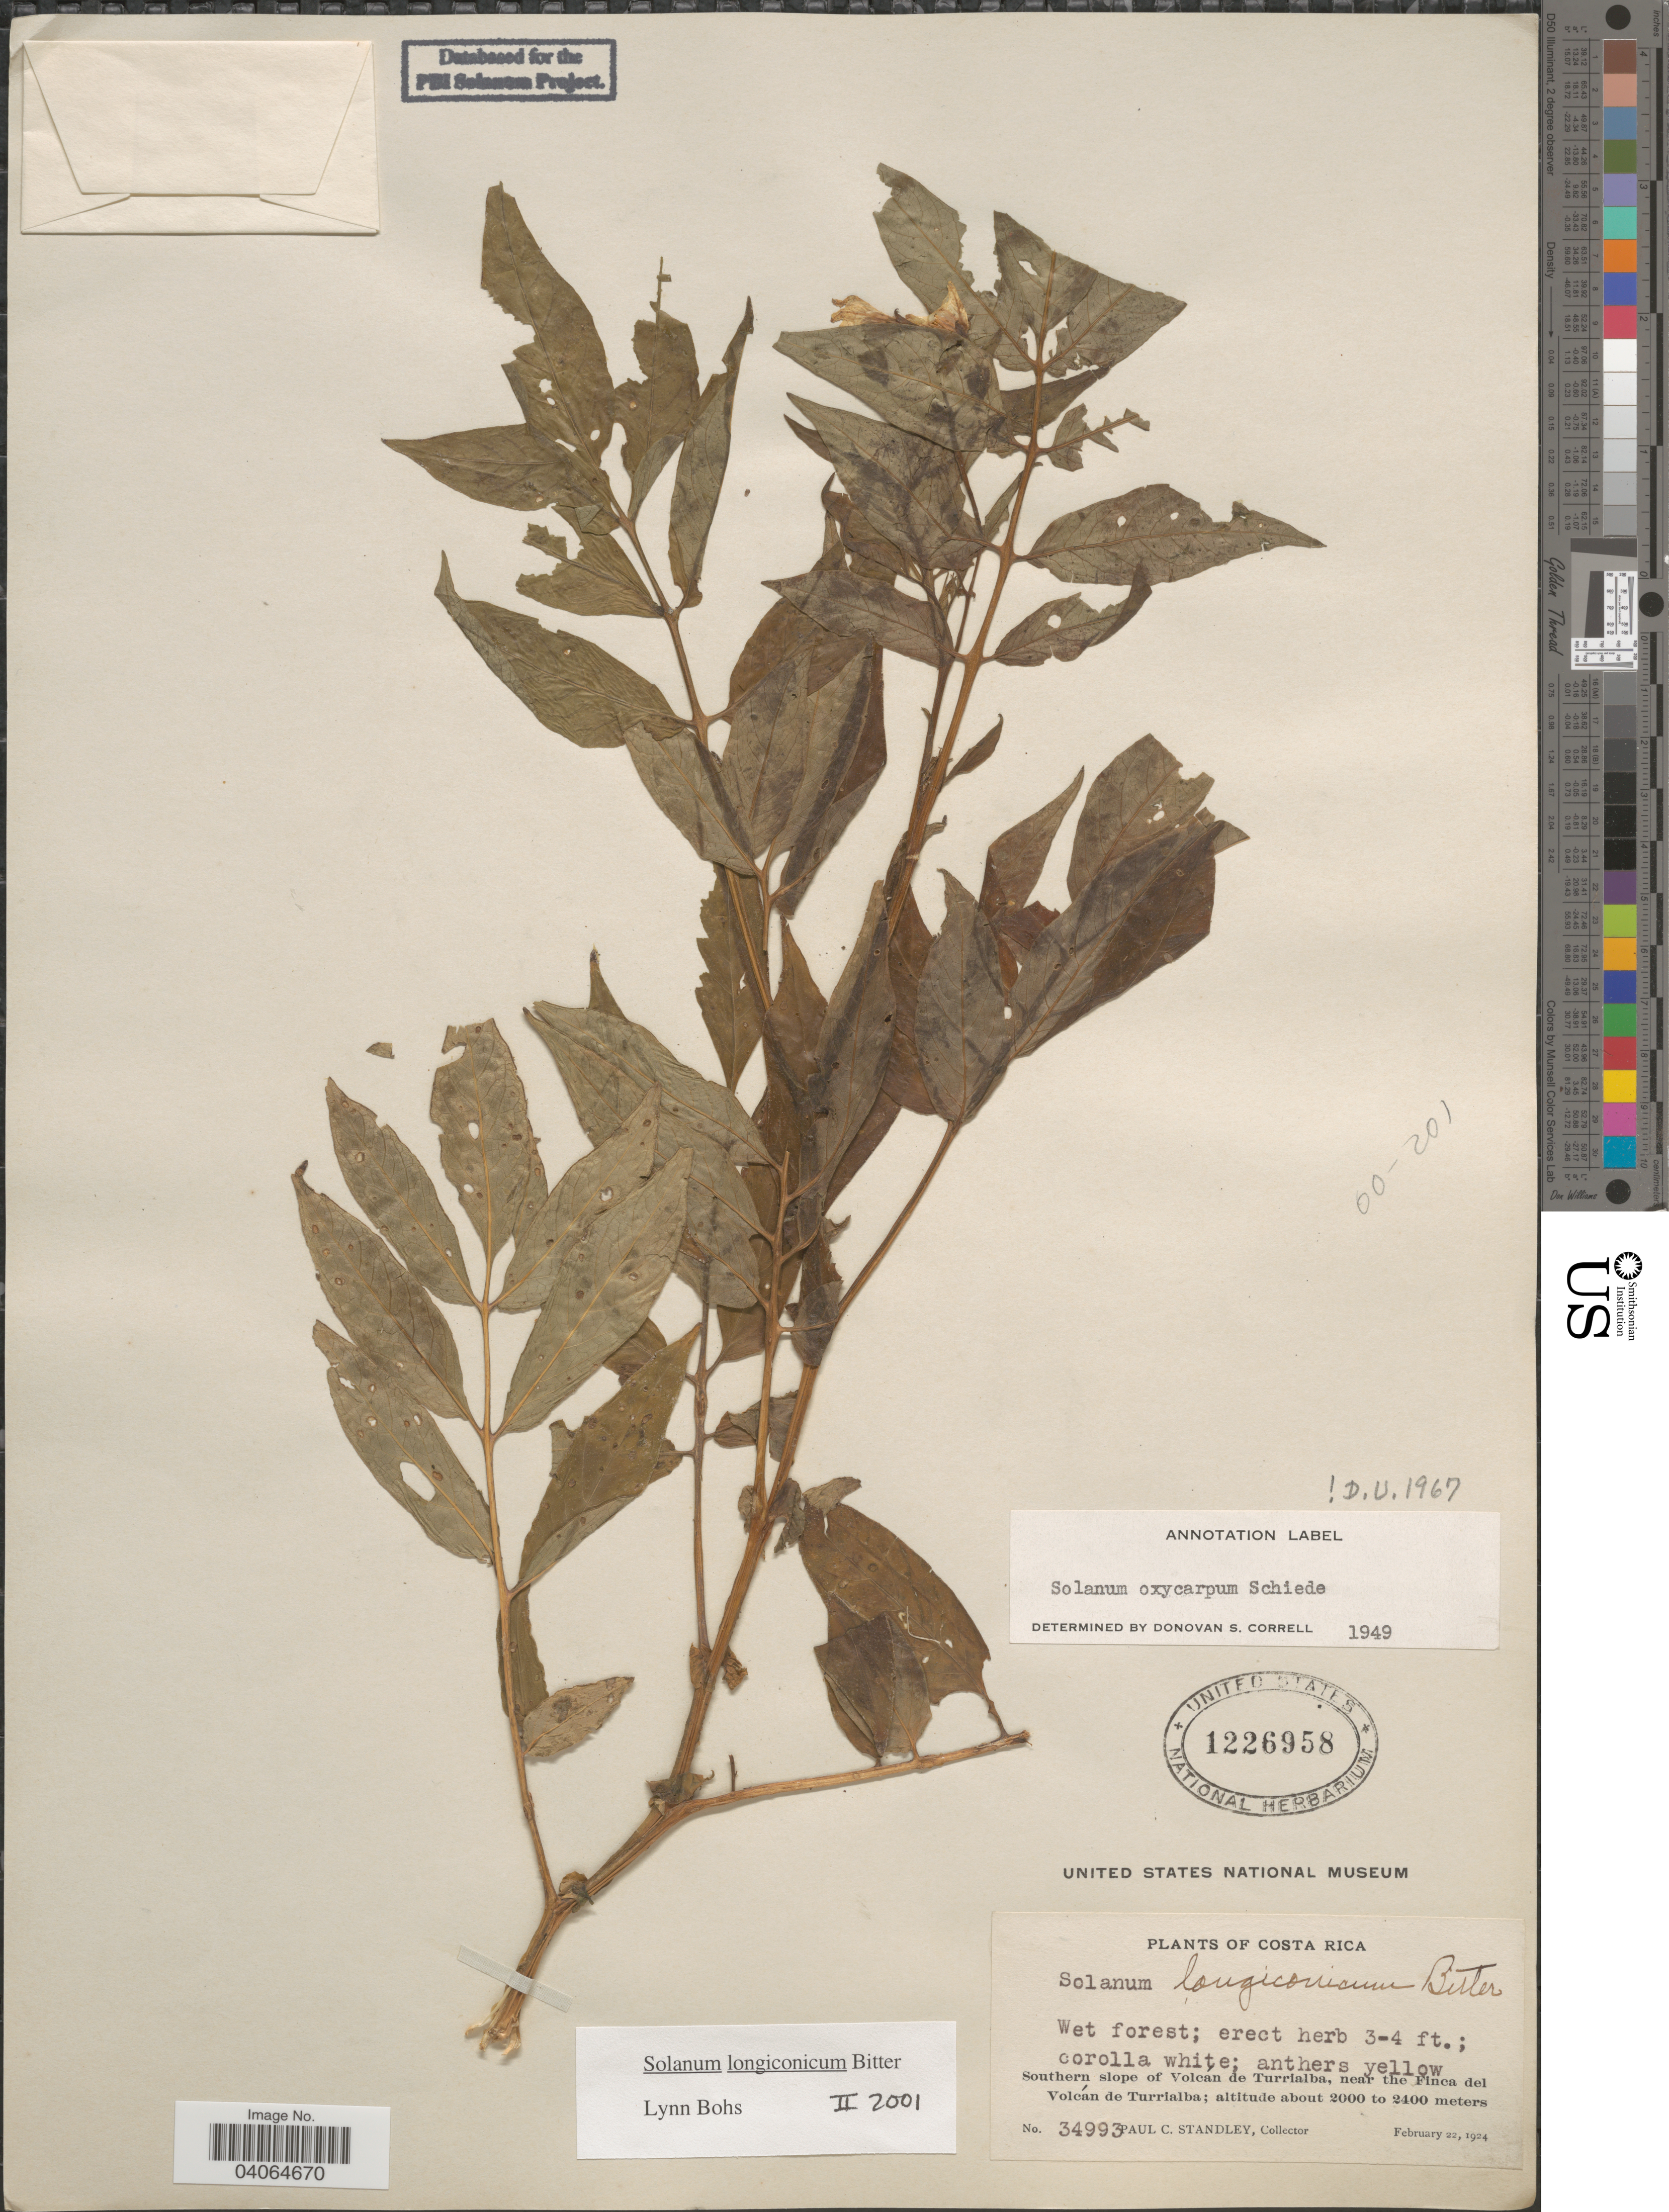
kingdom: Plantae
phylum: Tracheophyta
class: Magnoliopsida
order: Solanales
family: Solanaceae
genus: Solanum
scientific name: Solanum longiconicum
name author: Bitter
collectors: P. C. Standley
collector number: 34993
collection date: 1924-02-22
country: Costa Rica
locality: Southern slope of Volcan de Turrialba, near the Finca del Volcán de Turrialba.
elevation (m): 2000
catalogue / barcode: US 1226958